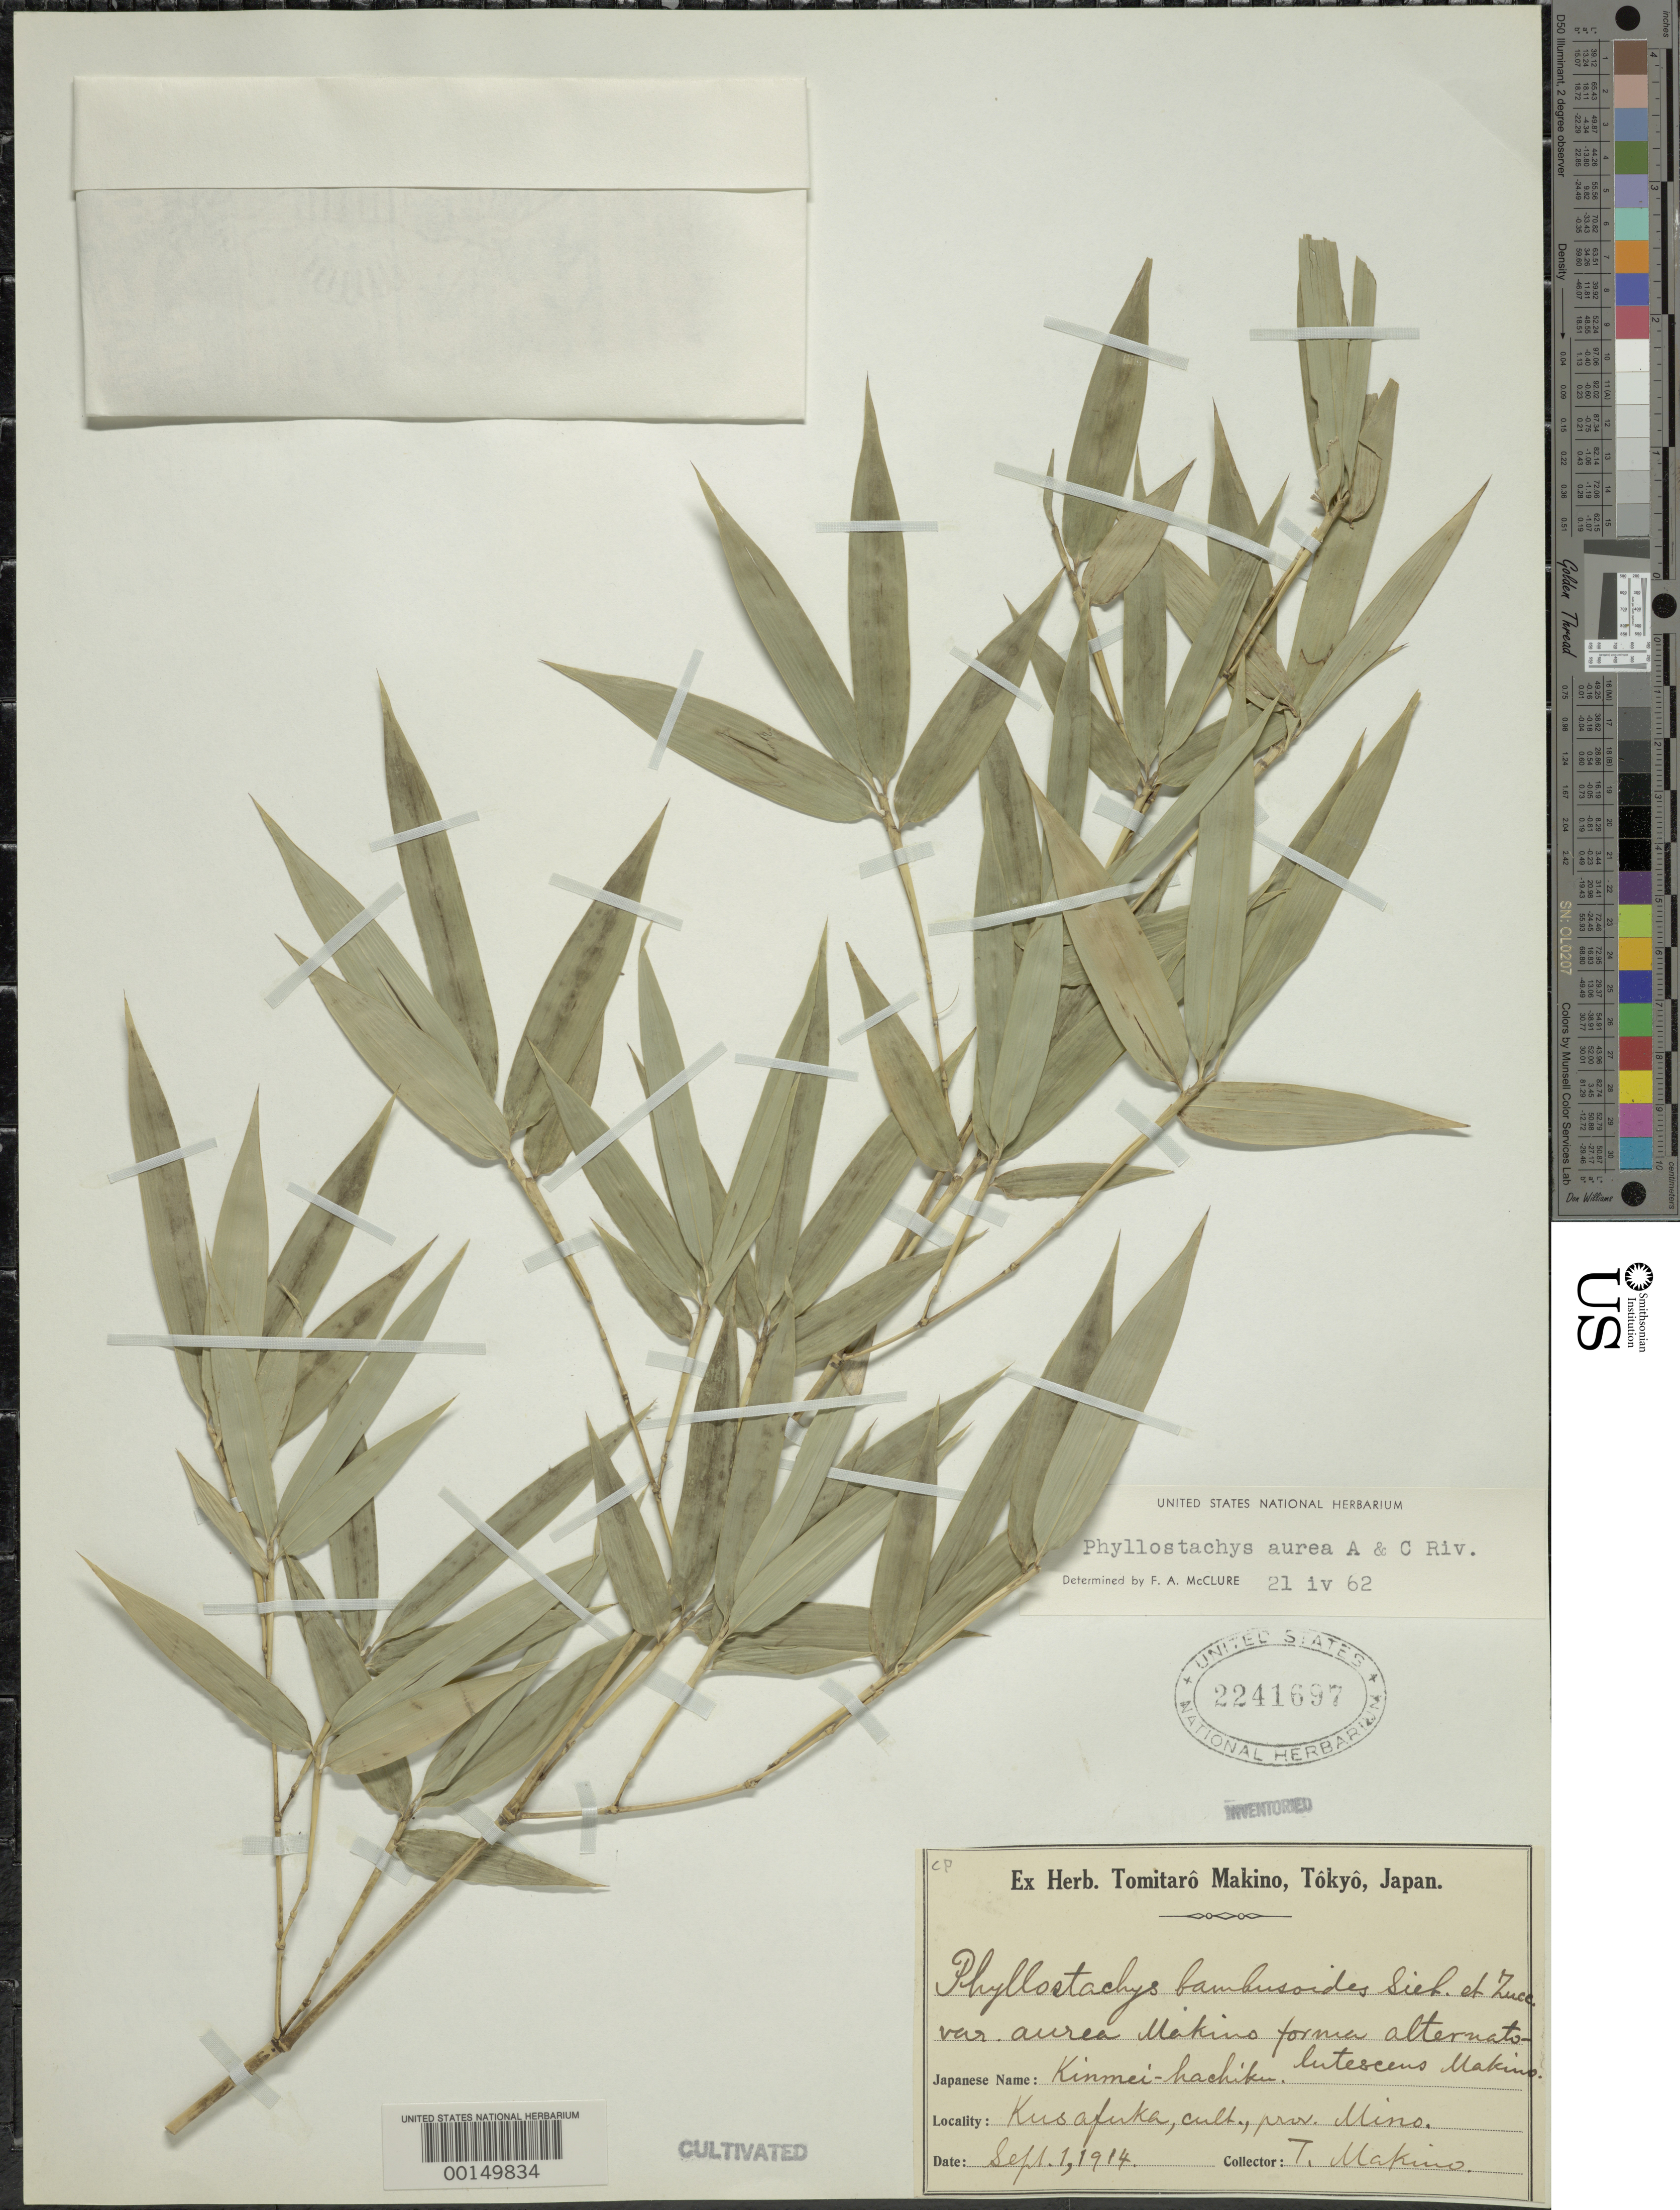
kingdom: Plantae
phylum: Tracheophyta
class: Liliopsida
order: Poales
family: Poaceae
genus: Phyllostachys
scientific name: Phyllostachys aurea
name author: Rivière & C. Rivière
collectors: T. Makino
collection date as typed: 01 Sep 1914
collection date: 1914-09-01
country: Japan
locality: Mino, kusafuka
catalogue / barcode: US 2241697